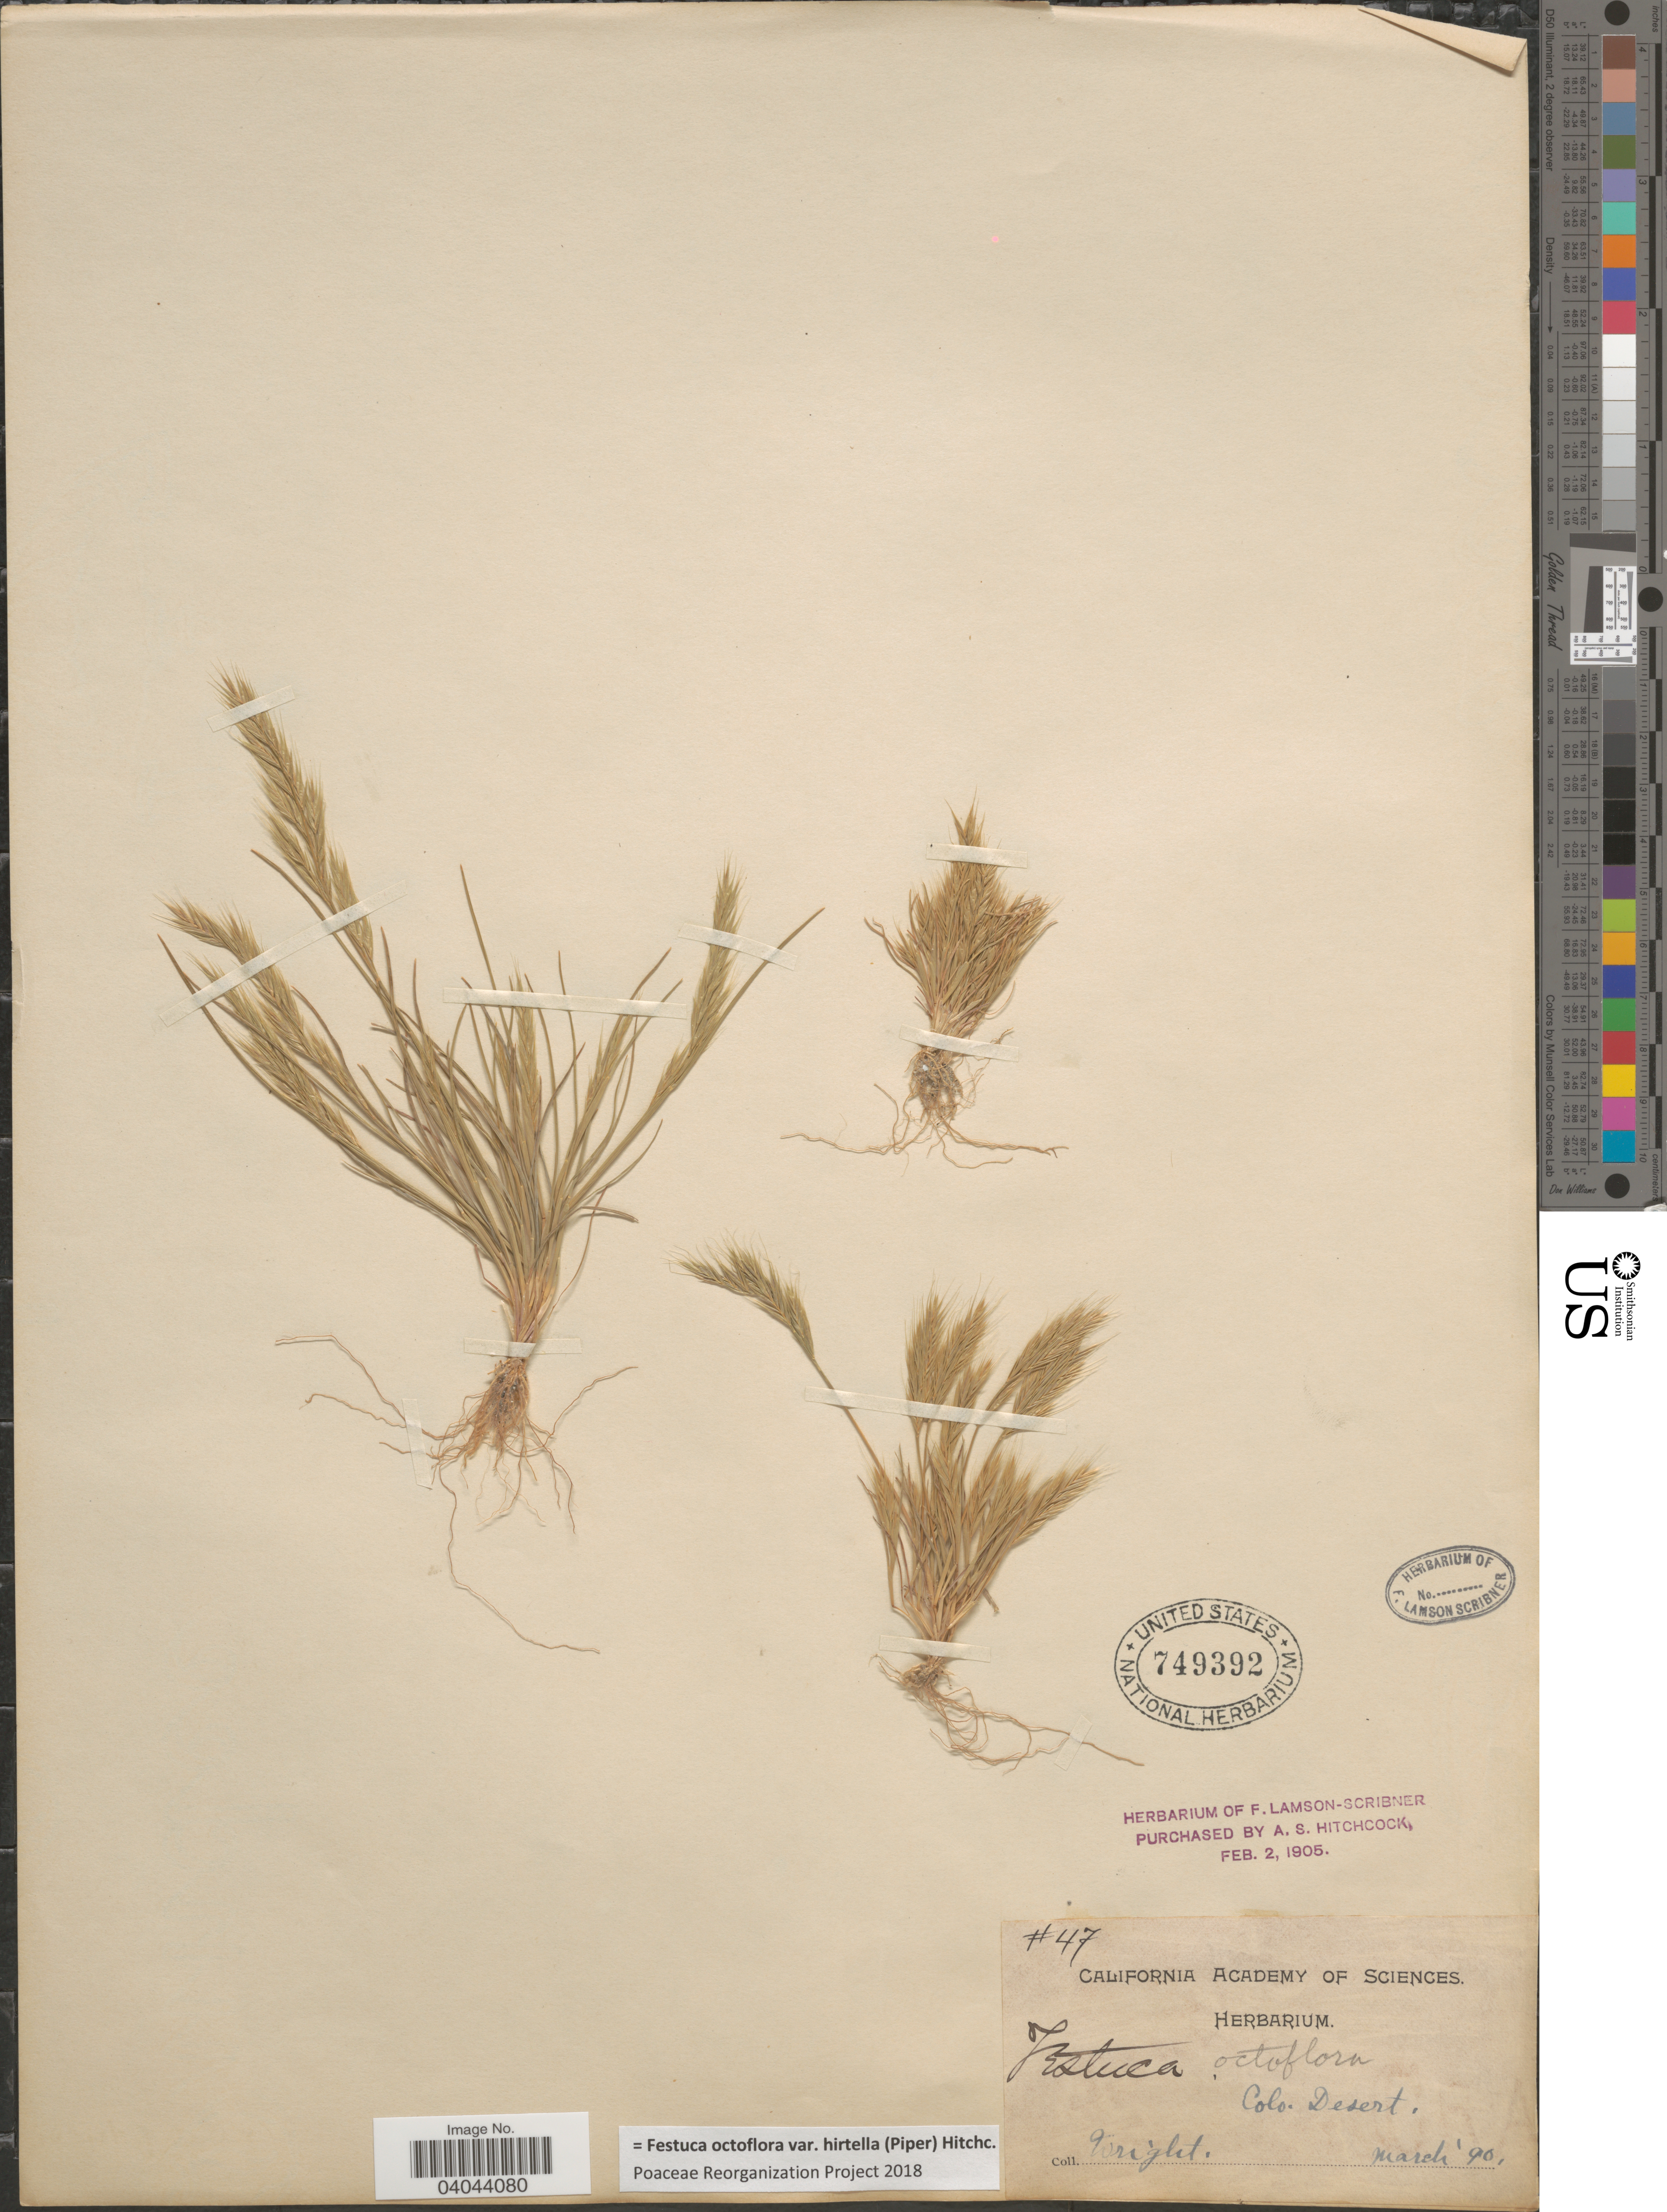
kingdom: Plantae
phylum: Tracheophyta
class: Liliopsida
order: Poales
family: Poaceae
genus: Festuca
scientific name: Festuca octoflora var. hirtella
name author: Piper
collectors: Wright, --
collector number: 47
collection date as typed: Transcribed d/m/y: /3/90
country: United States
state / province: Colorado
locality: Colo. Desert.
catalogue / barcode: US 749392